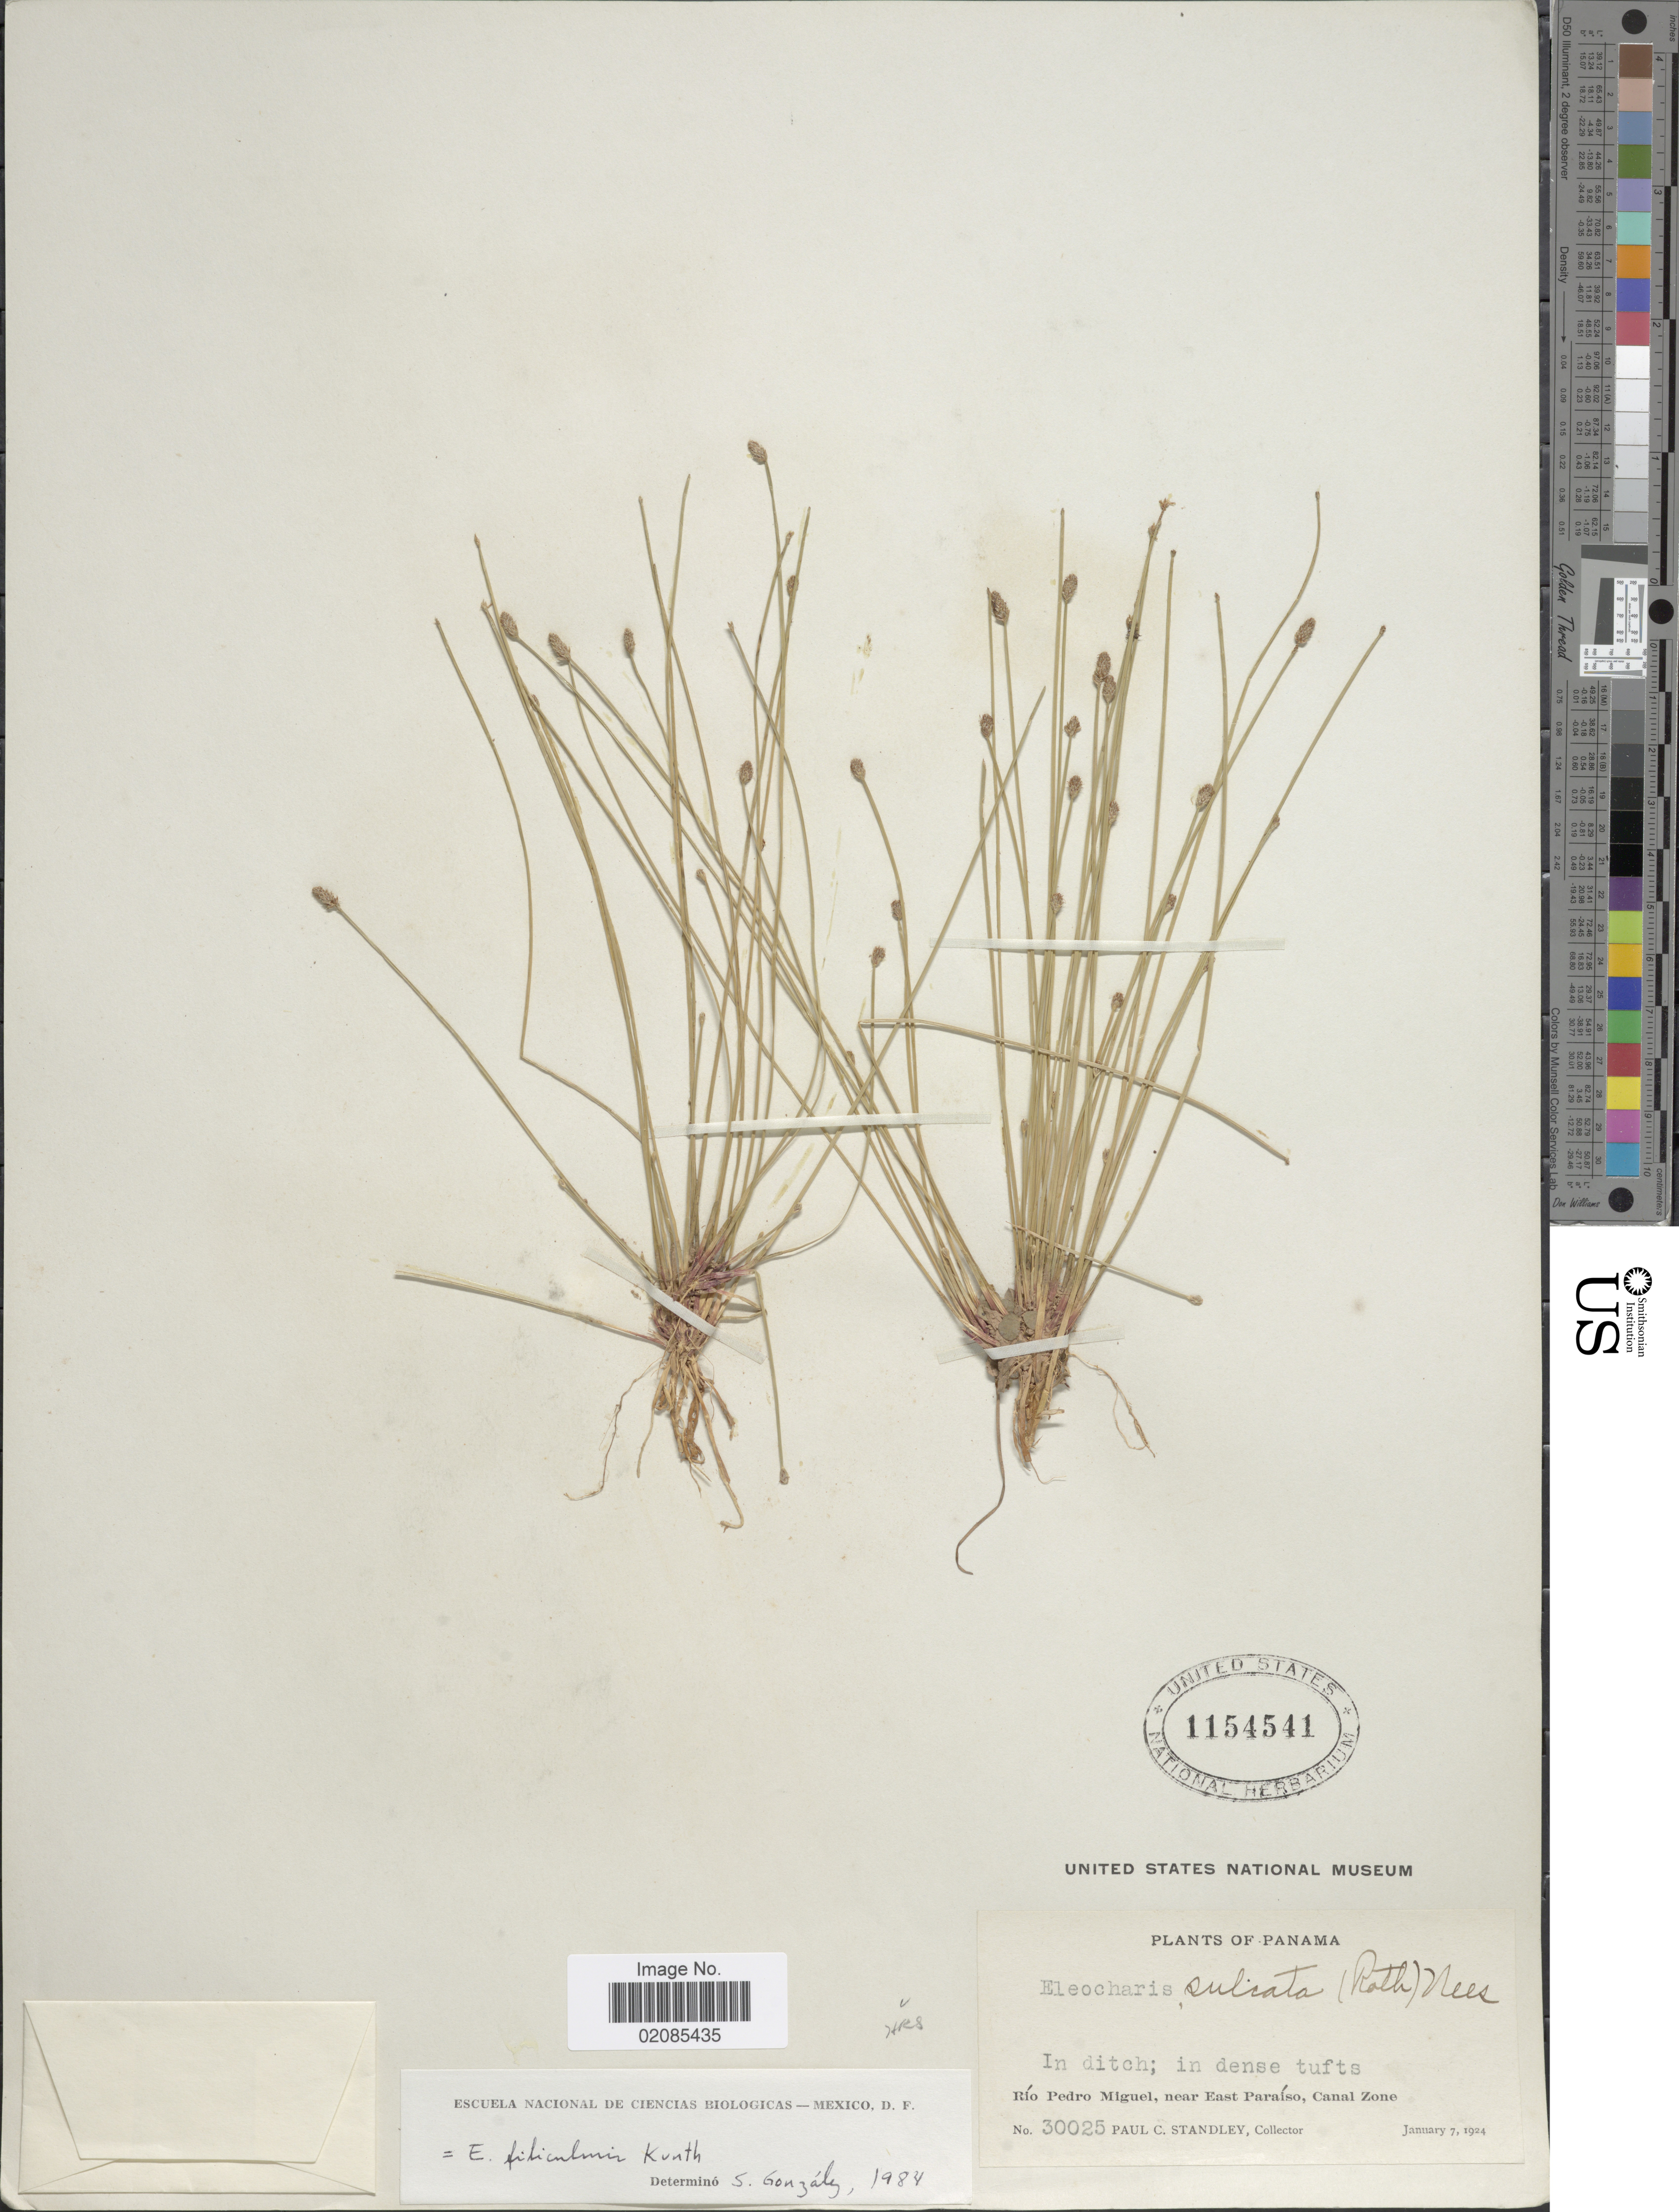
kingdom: Plantae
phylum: Tracheophyta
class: Liliopsida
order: Poales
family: Cyperaceae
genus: Eleocharis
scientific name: Eleocharis filiculmis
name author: Kunth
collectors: P. C. Standley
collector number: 30025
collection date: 1924-01-07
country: Panama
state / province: Colón / Panamá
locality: In ditch, Rio Pedro Miguel, near East Paraiso, Canal Zone.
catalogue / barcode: US 1154541